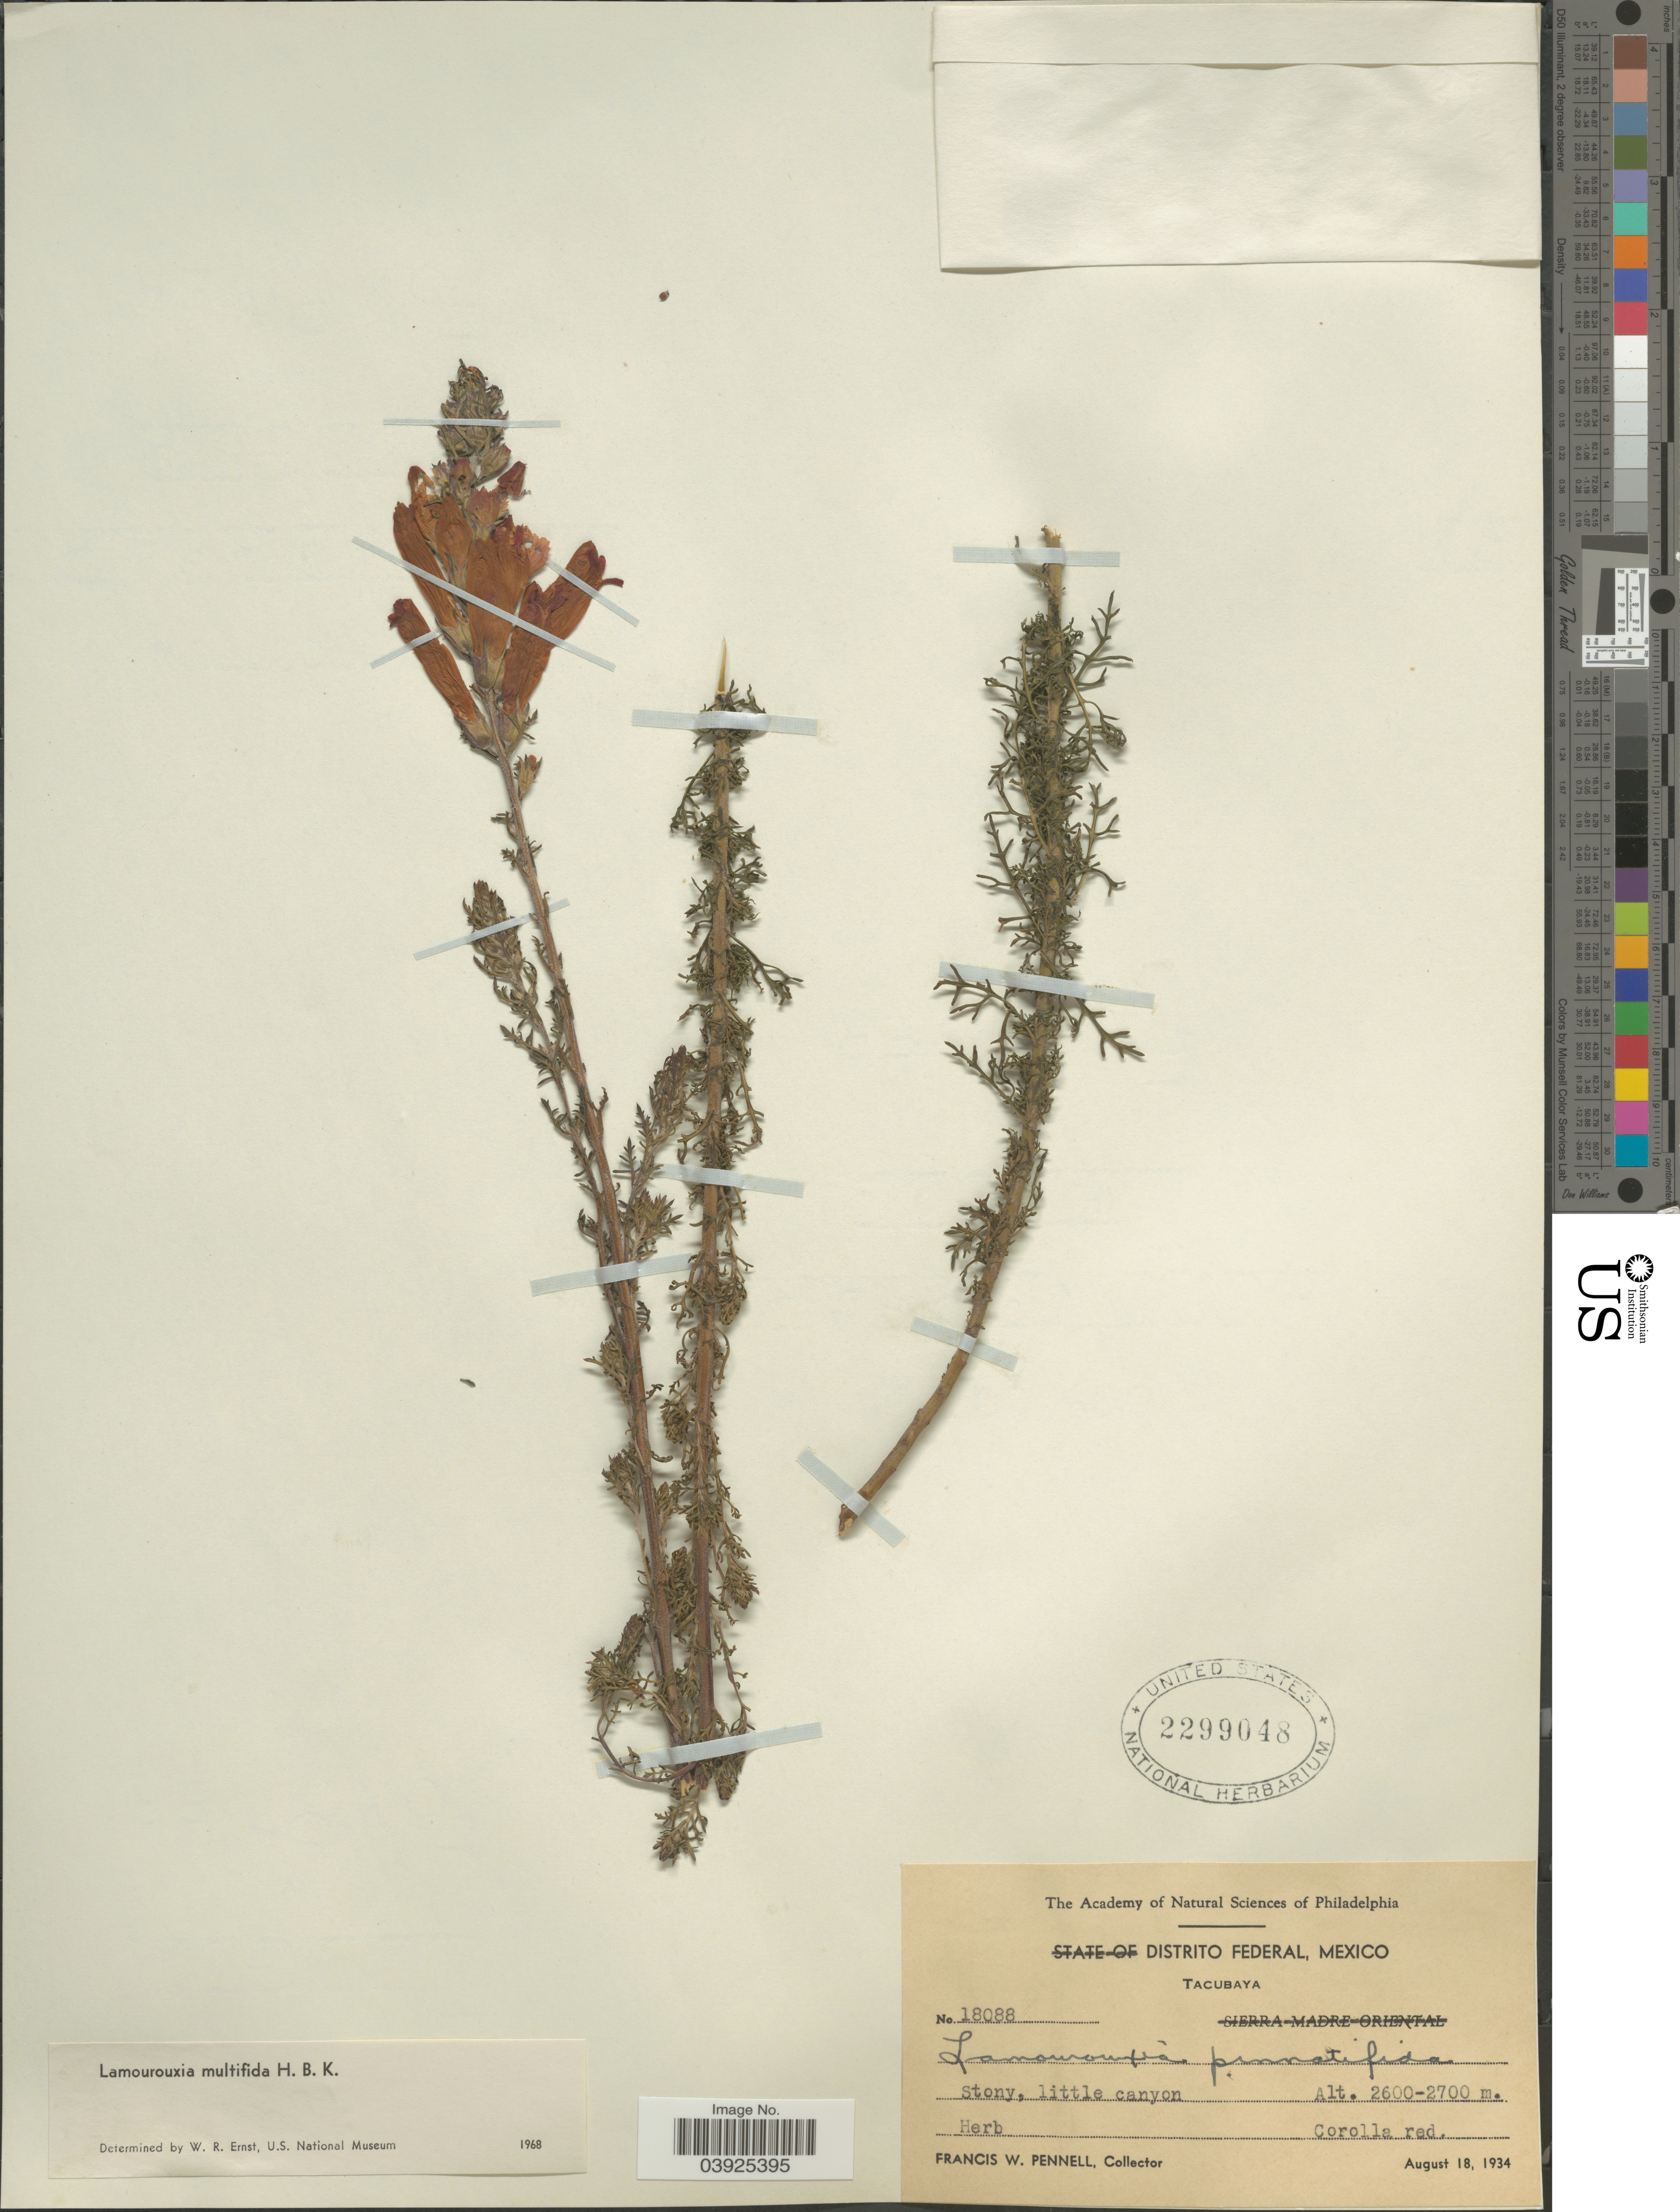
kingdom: Plantae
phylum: Tracheophyta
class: Magnoliopsida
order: Lamiales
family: Orobanchaceae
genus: Lamourouxia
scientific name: Lamourouxia multifida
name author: Kunth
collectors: F. W. Pennell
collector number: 18088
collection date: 1934-08-18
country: Mexico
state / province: Distrito Federal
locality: Tacubaya.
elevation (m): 2600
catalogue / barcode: US 2299048